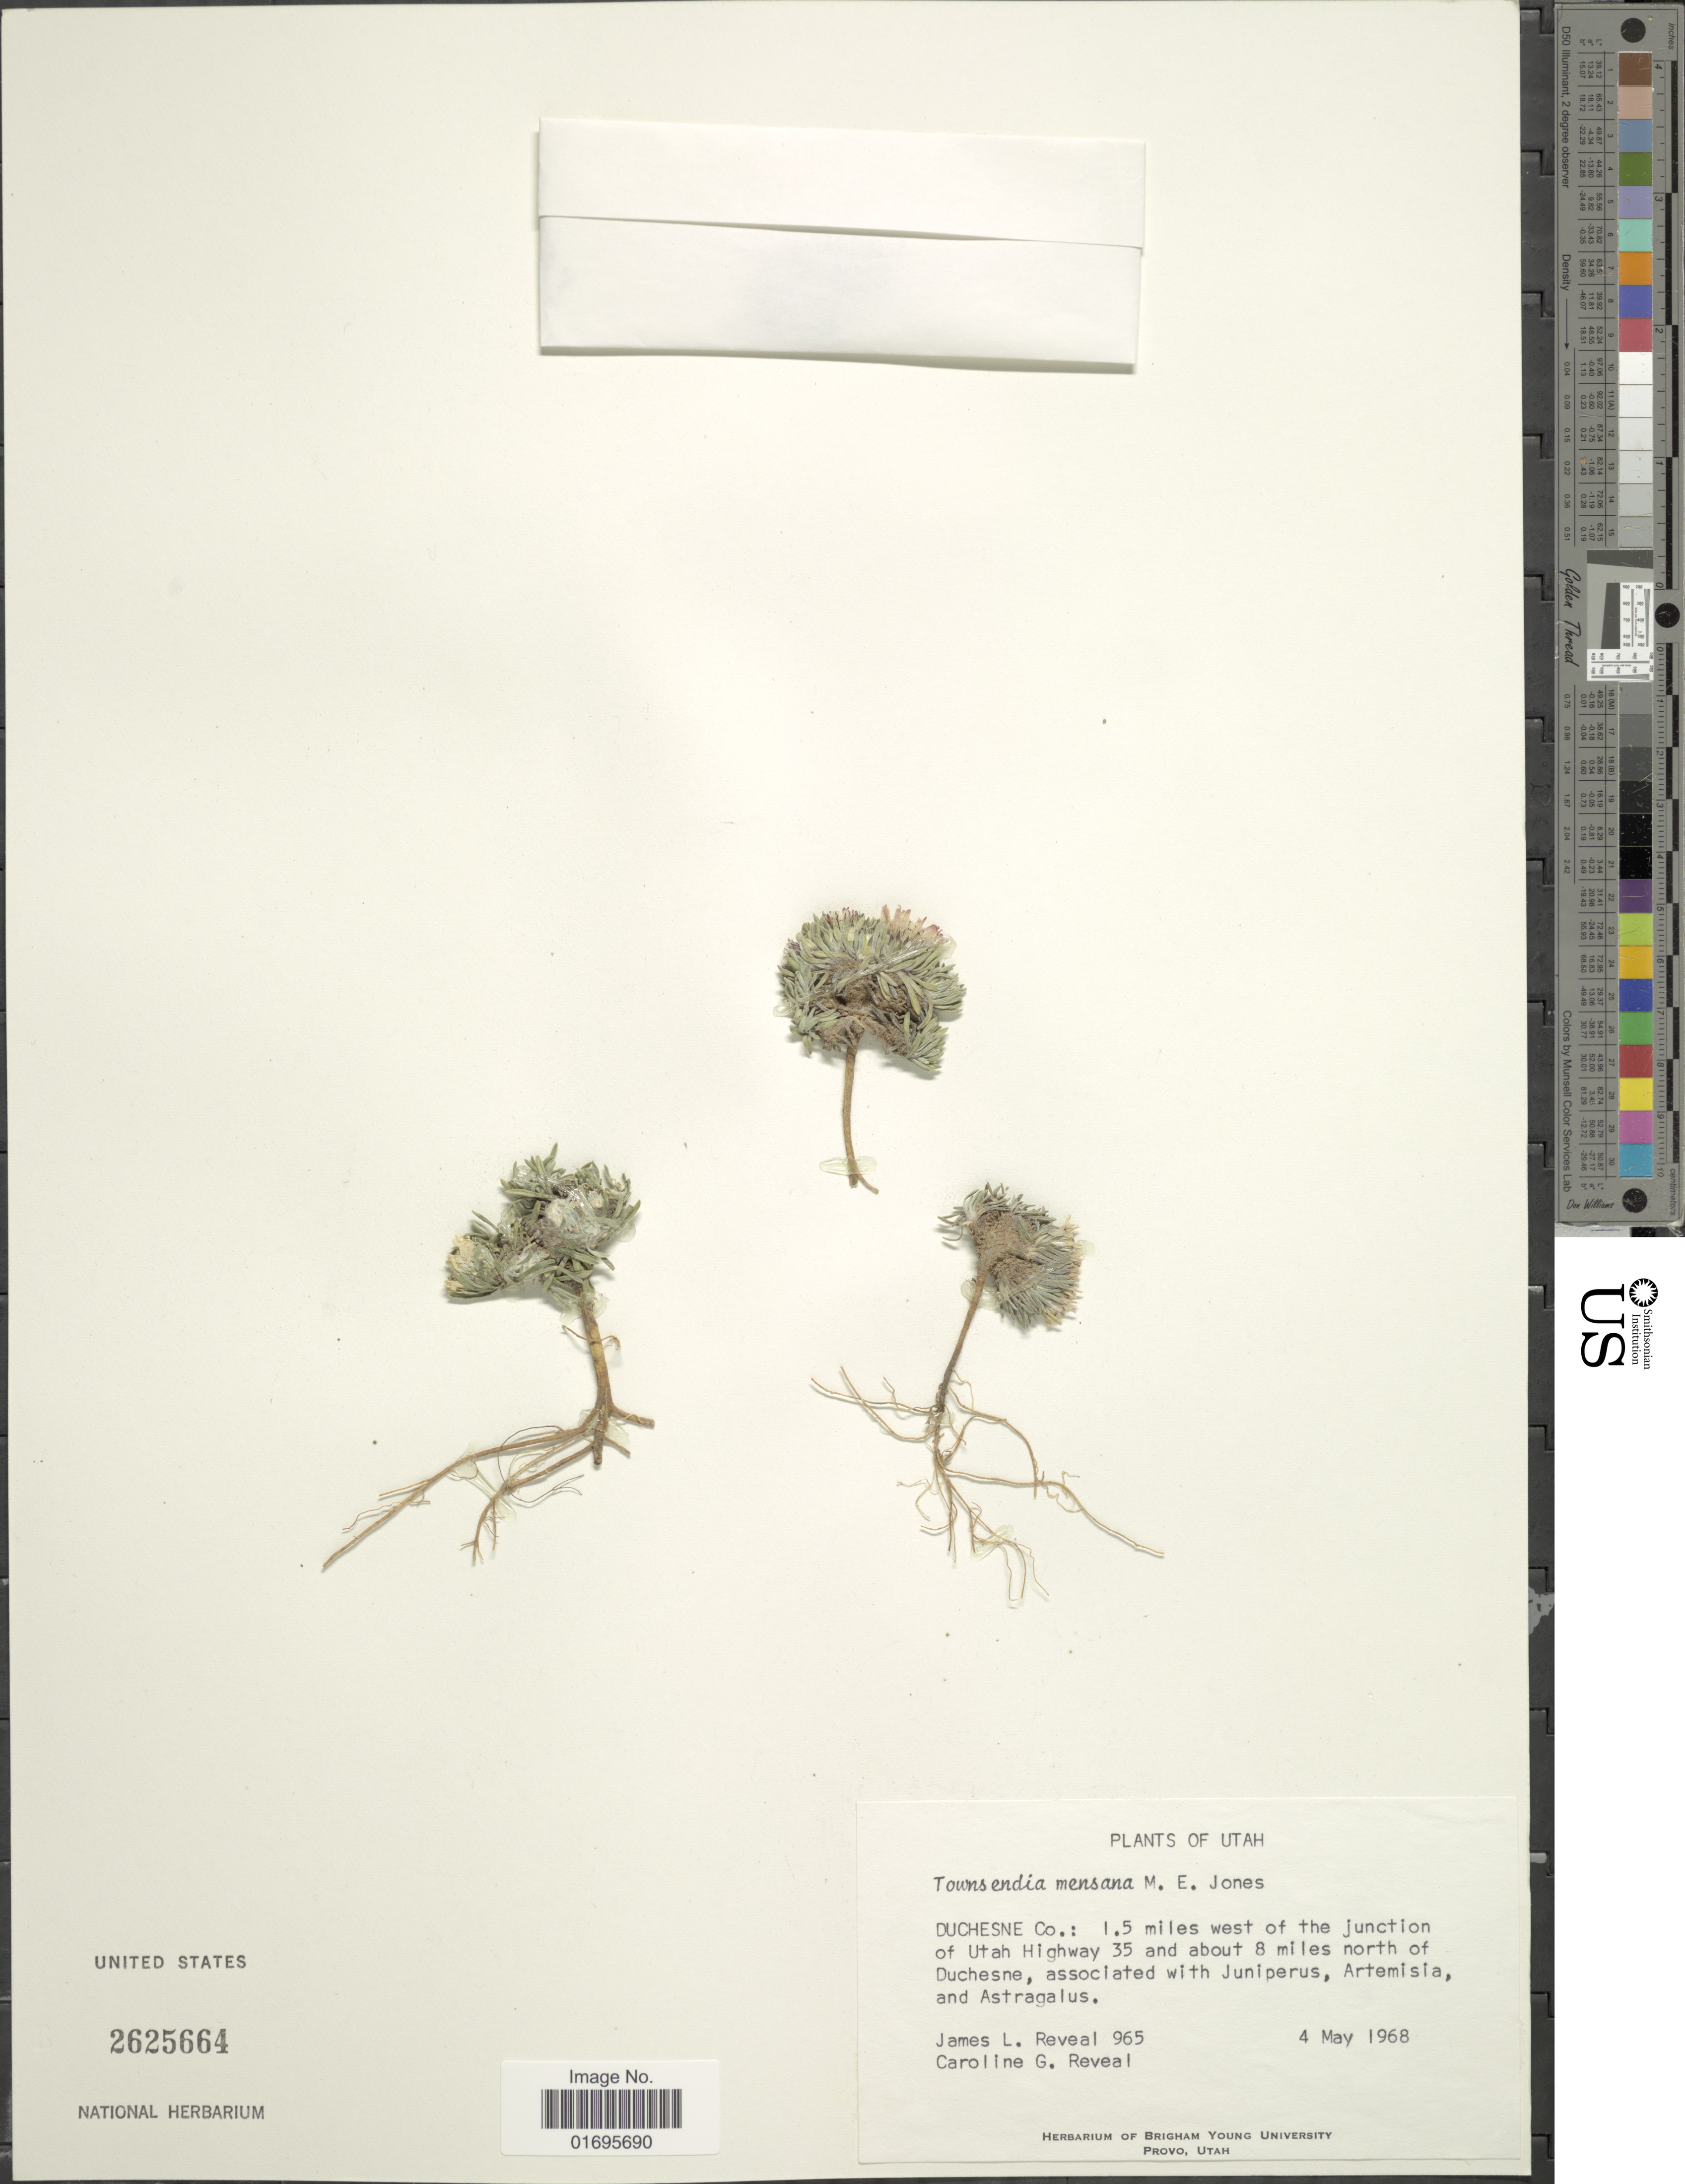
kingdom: Plantae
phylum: Tracheophyta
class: Magnoliopsida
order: Asterales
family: Asteraceae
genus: Townsendia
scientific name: Townsendia mensana var. jonesii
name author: Beaman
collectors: J. L. Reveal & C. G. Reveal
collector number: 965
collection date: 1968-05-04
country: United States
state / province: Utah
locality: Duchesne Co.: 1.5 miles west of the junction of Utah Highway 35 and about 8 miles north of Duchesne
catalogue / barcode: US 2625664